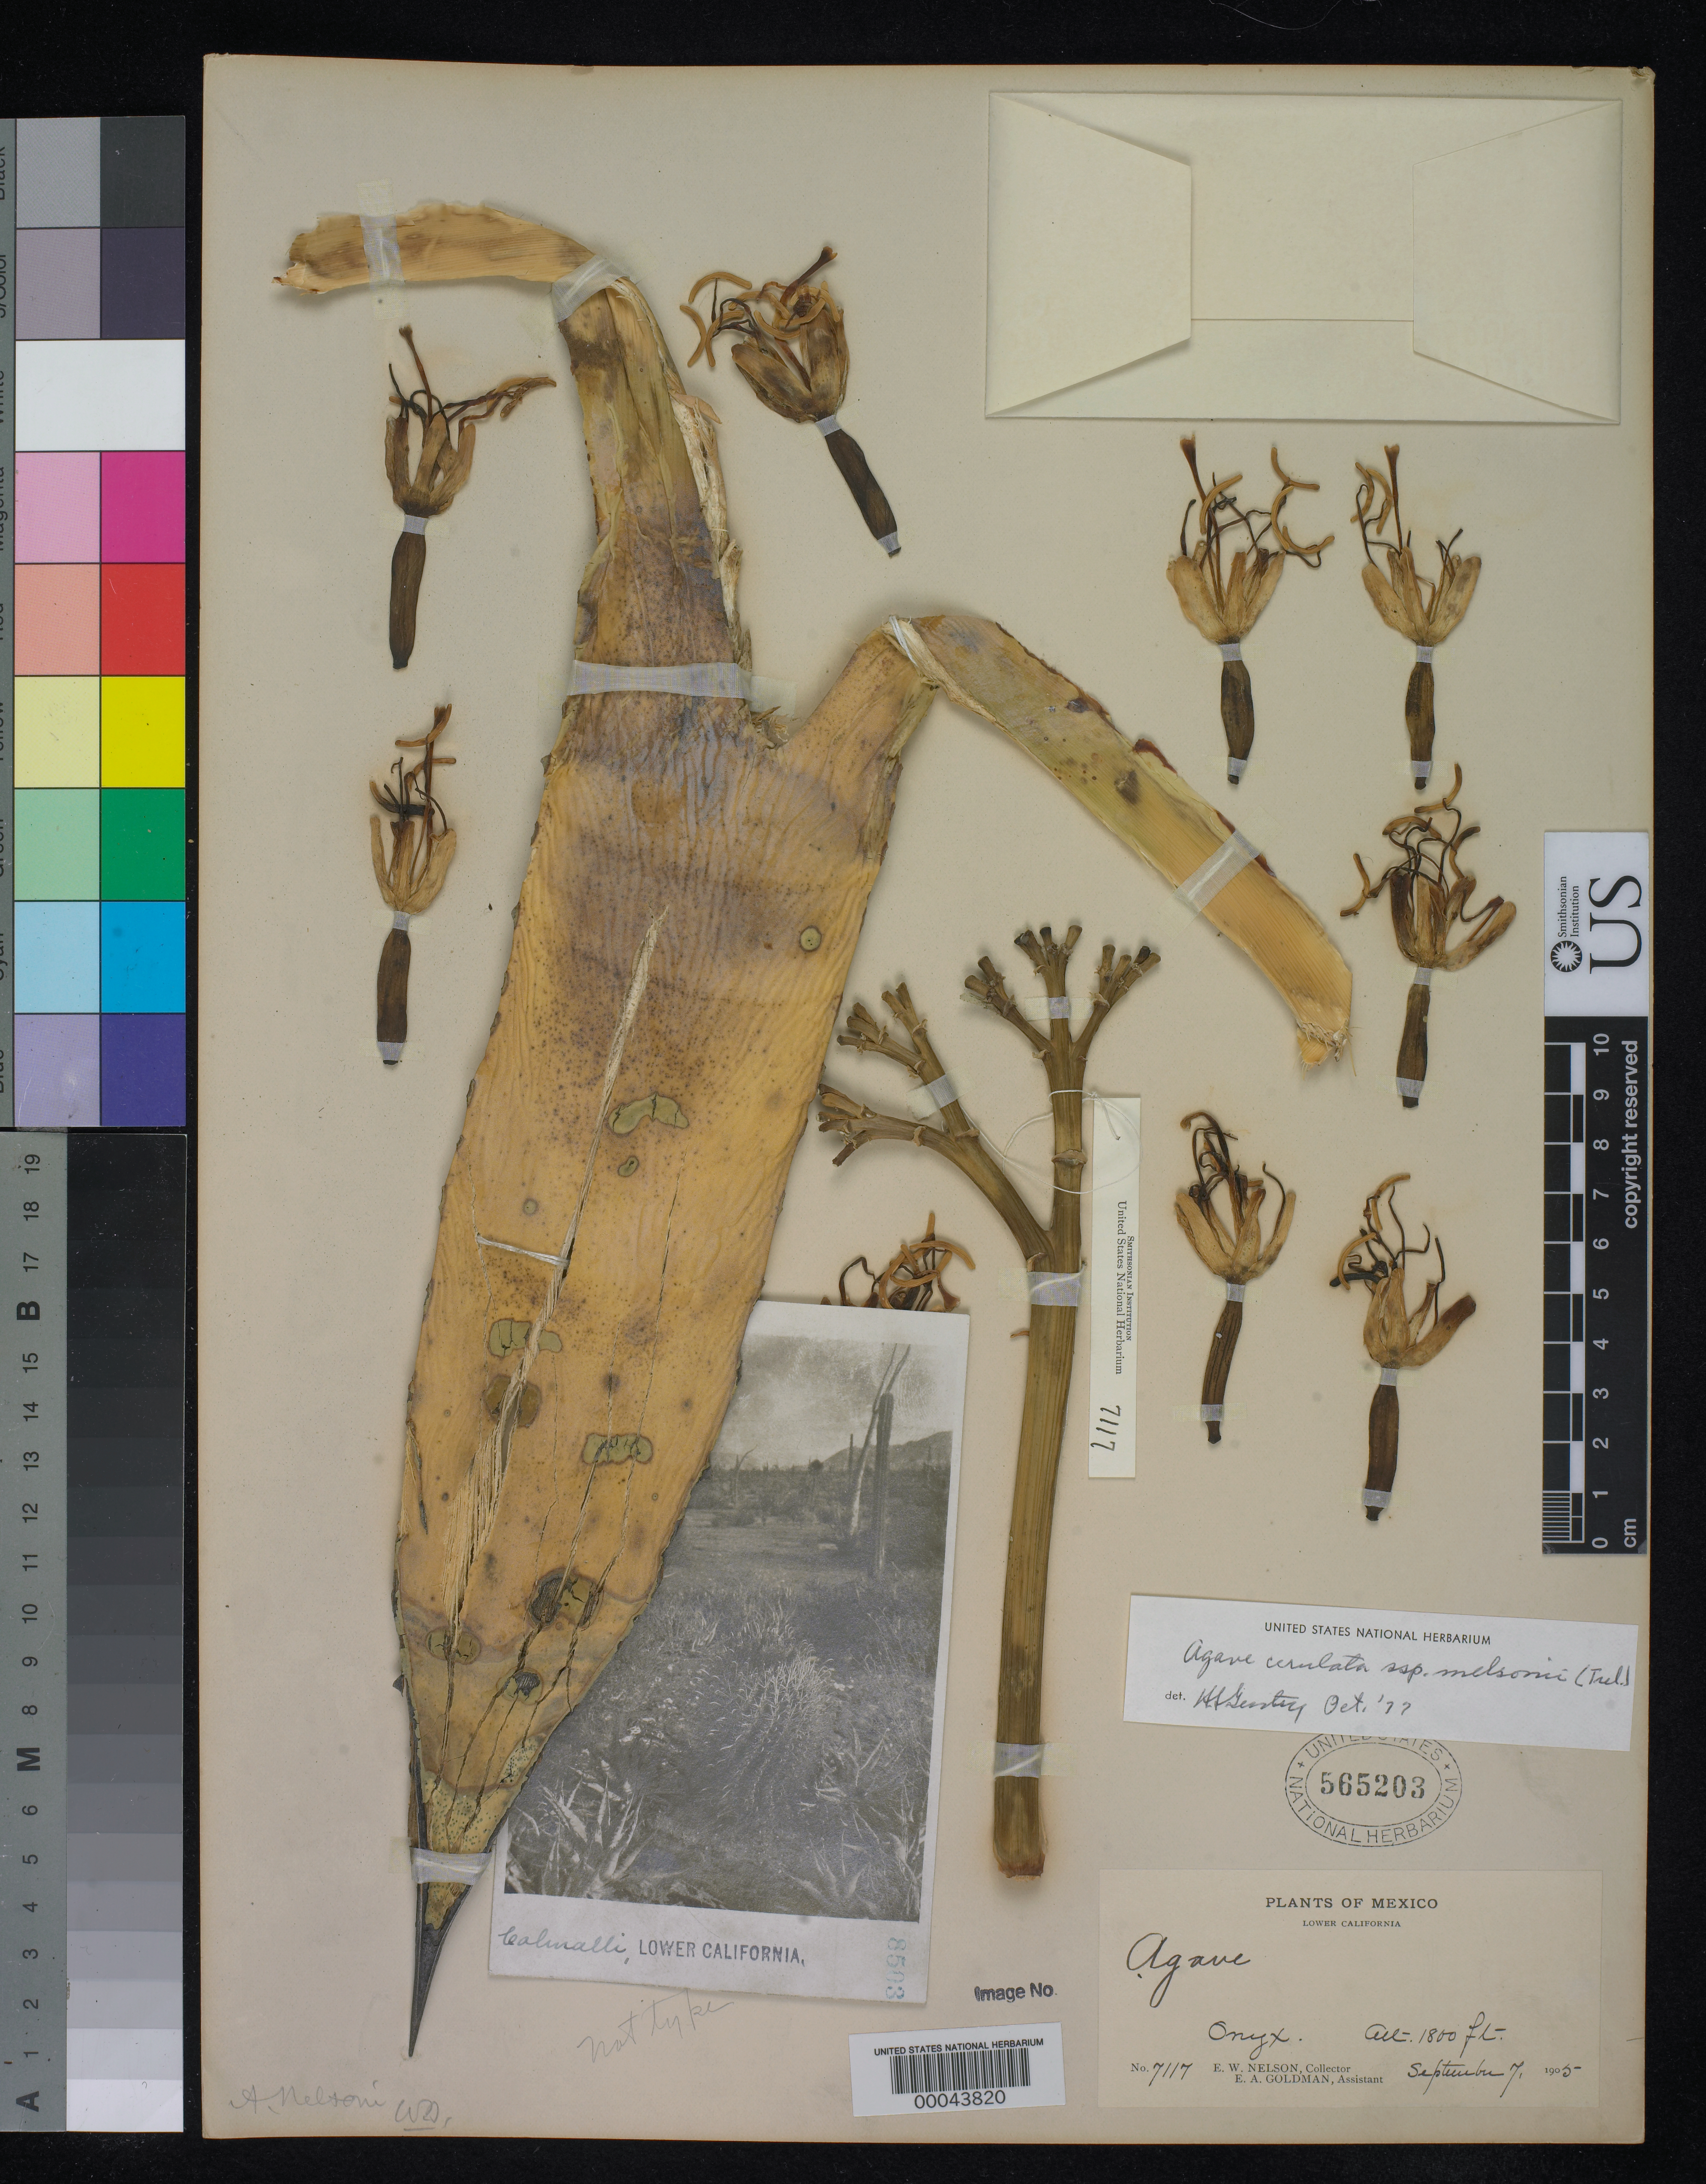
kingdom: Plantae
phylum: Tracheophyta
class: Liliopsida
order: Asparagales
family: Asparagaceae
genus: Agave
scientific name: Agave cerulata subsp. nelsonii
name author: (Trel.) R.H. Webb & G.D. Starr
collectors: E. W. Nelson & E. A. Goldman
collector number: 7117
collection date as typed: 07 Sep 1905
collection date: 1905-09-07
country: Mexico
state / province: Baja California Norte / Baja California Sur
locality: Onyx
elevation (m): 549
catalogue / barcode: US 565203